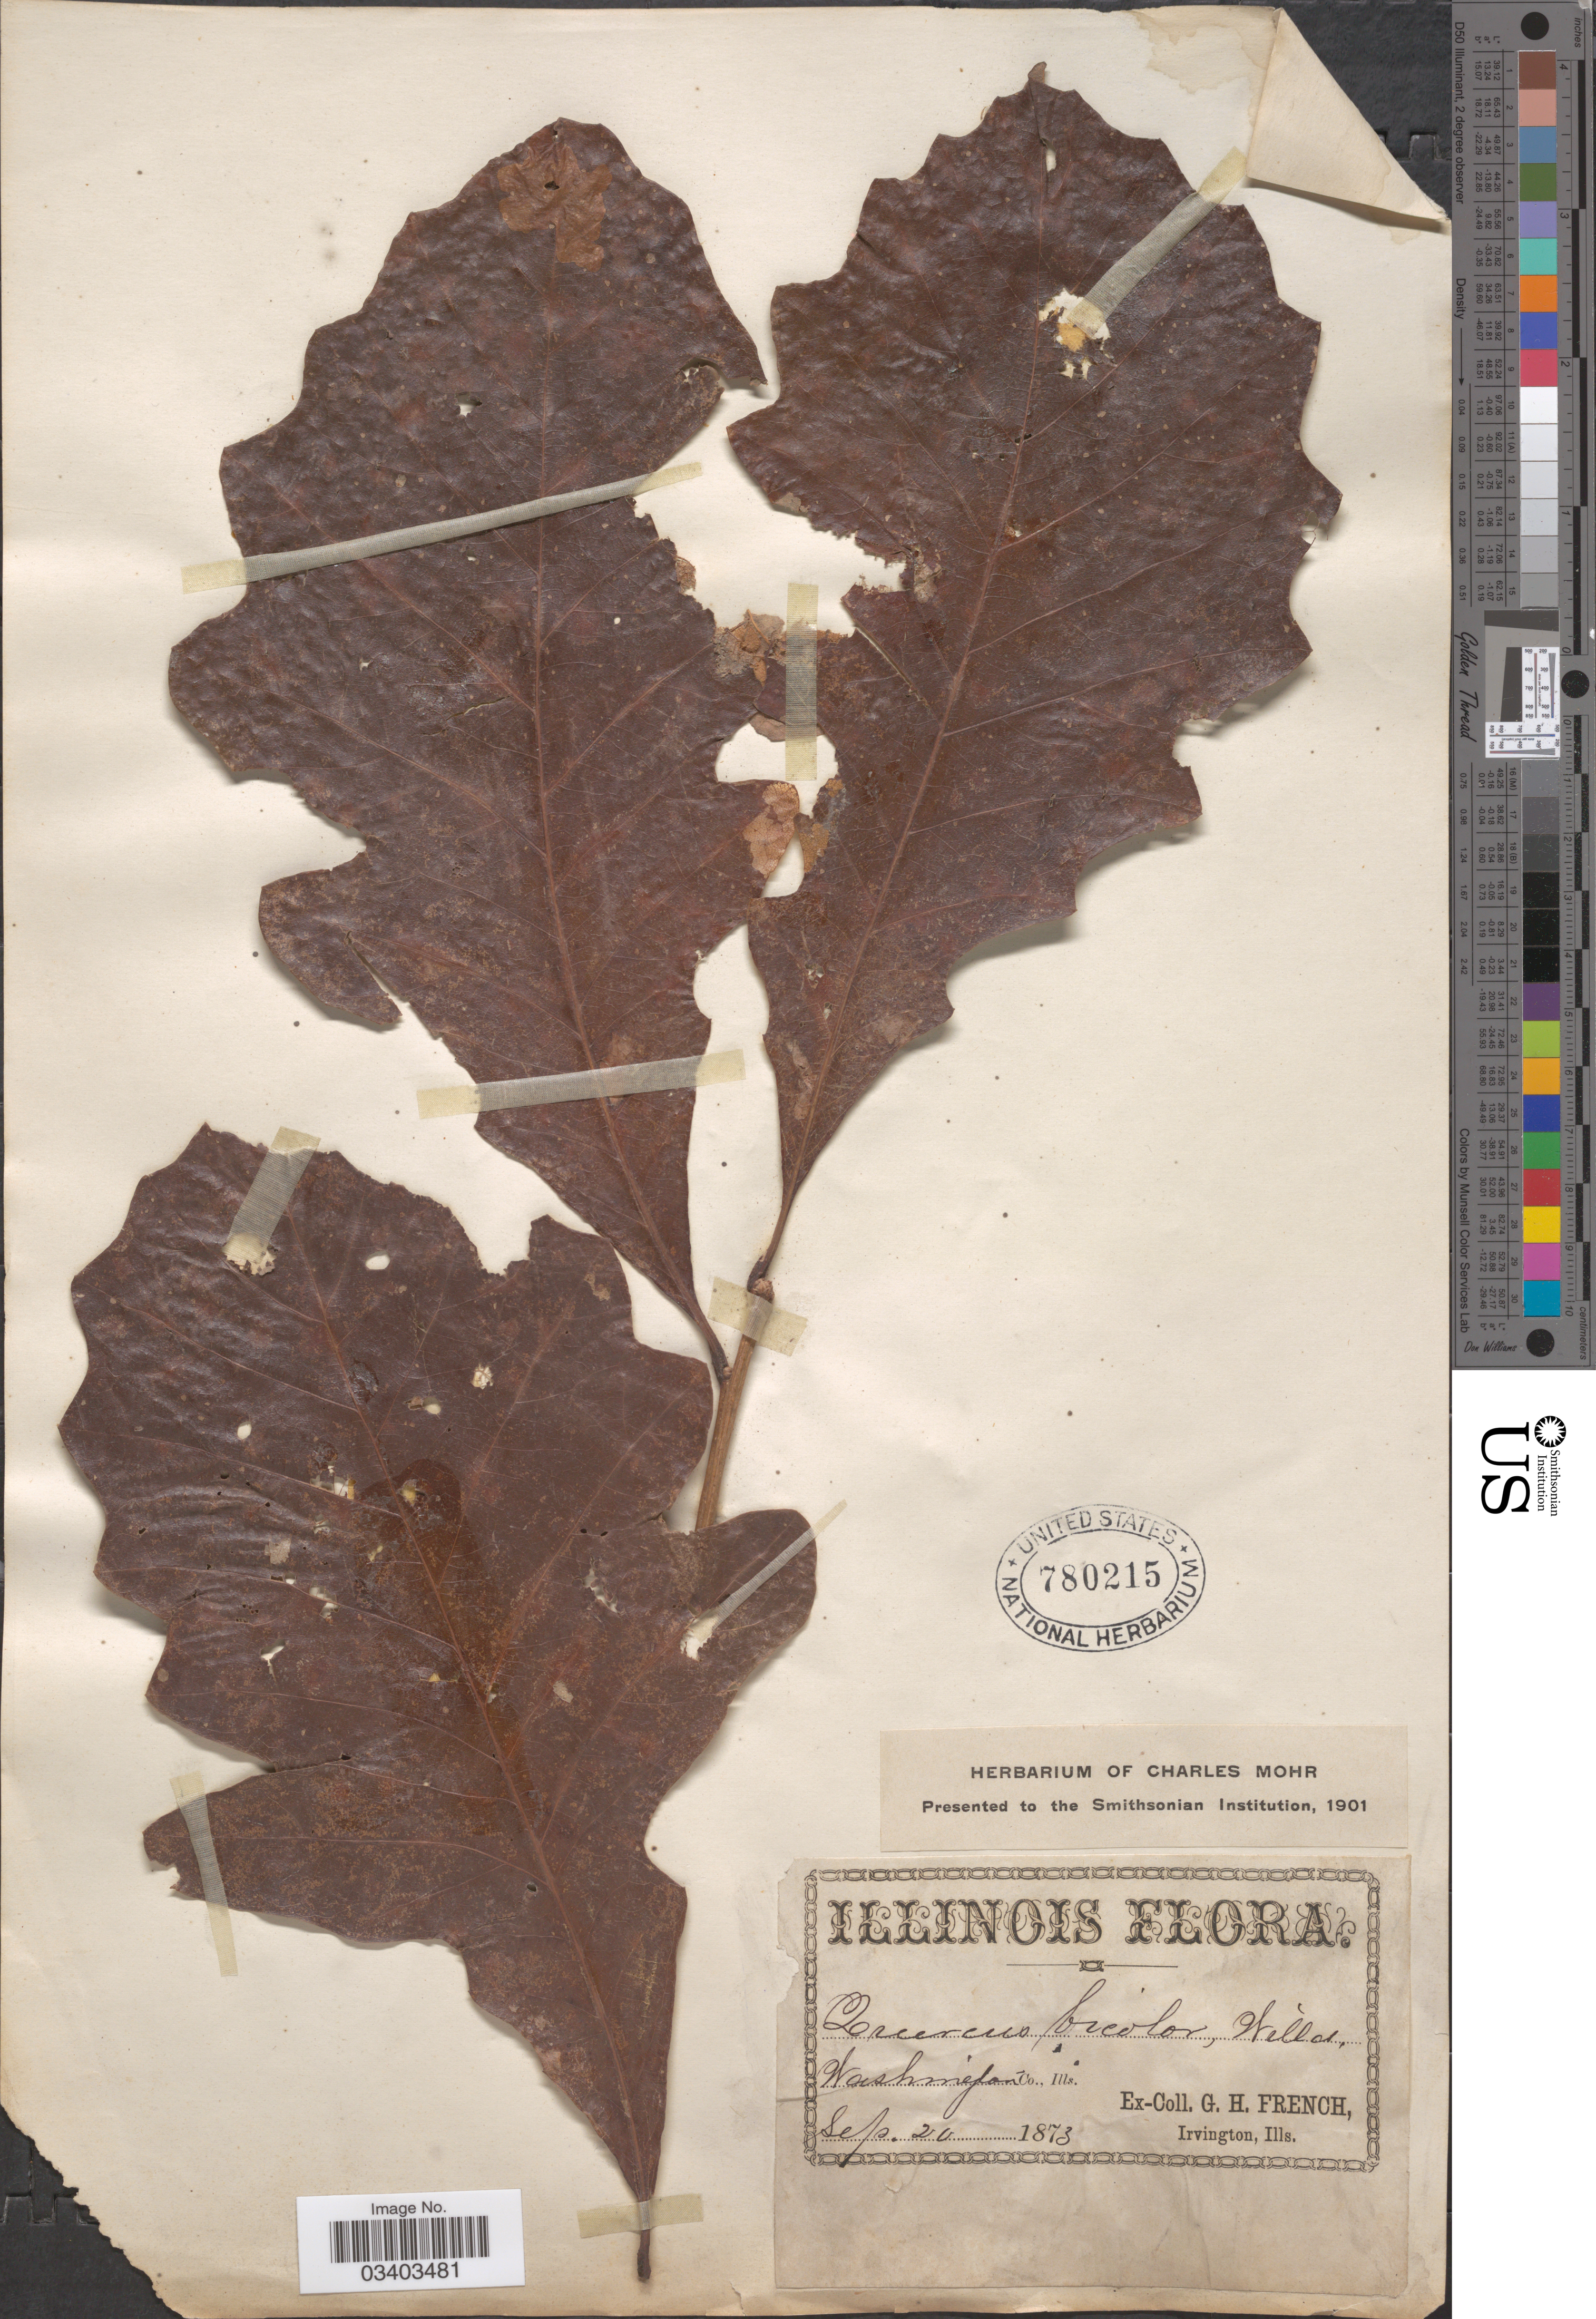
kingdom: Plantae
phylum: Tracheophyta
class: Magnoliopsida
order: Fagales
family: Fagaceae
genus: Quercus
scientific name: Quercus bicolor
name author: Willd.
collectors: G. H. French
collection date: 1873-09-20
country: United States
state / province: Illinois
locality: Washington Co.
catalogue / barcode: US 780215